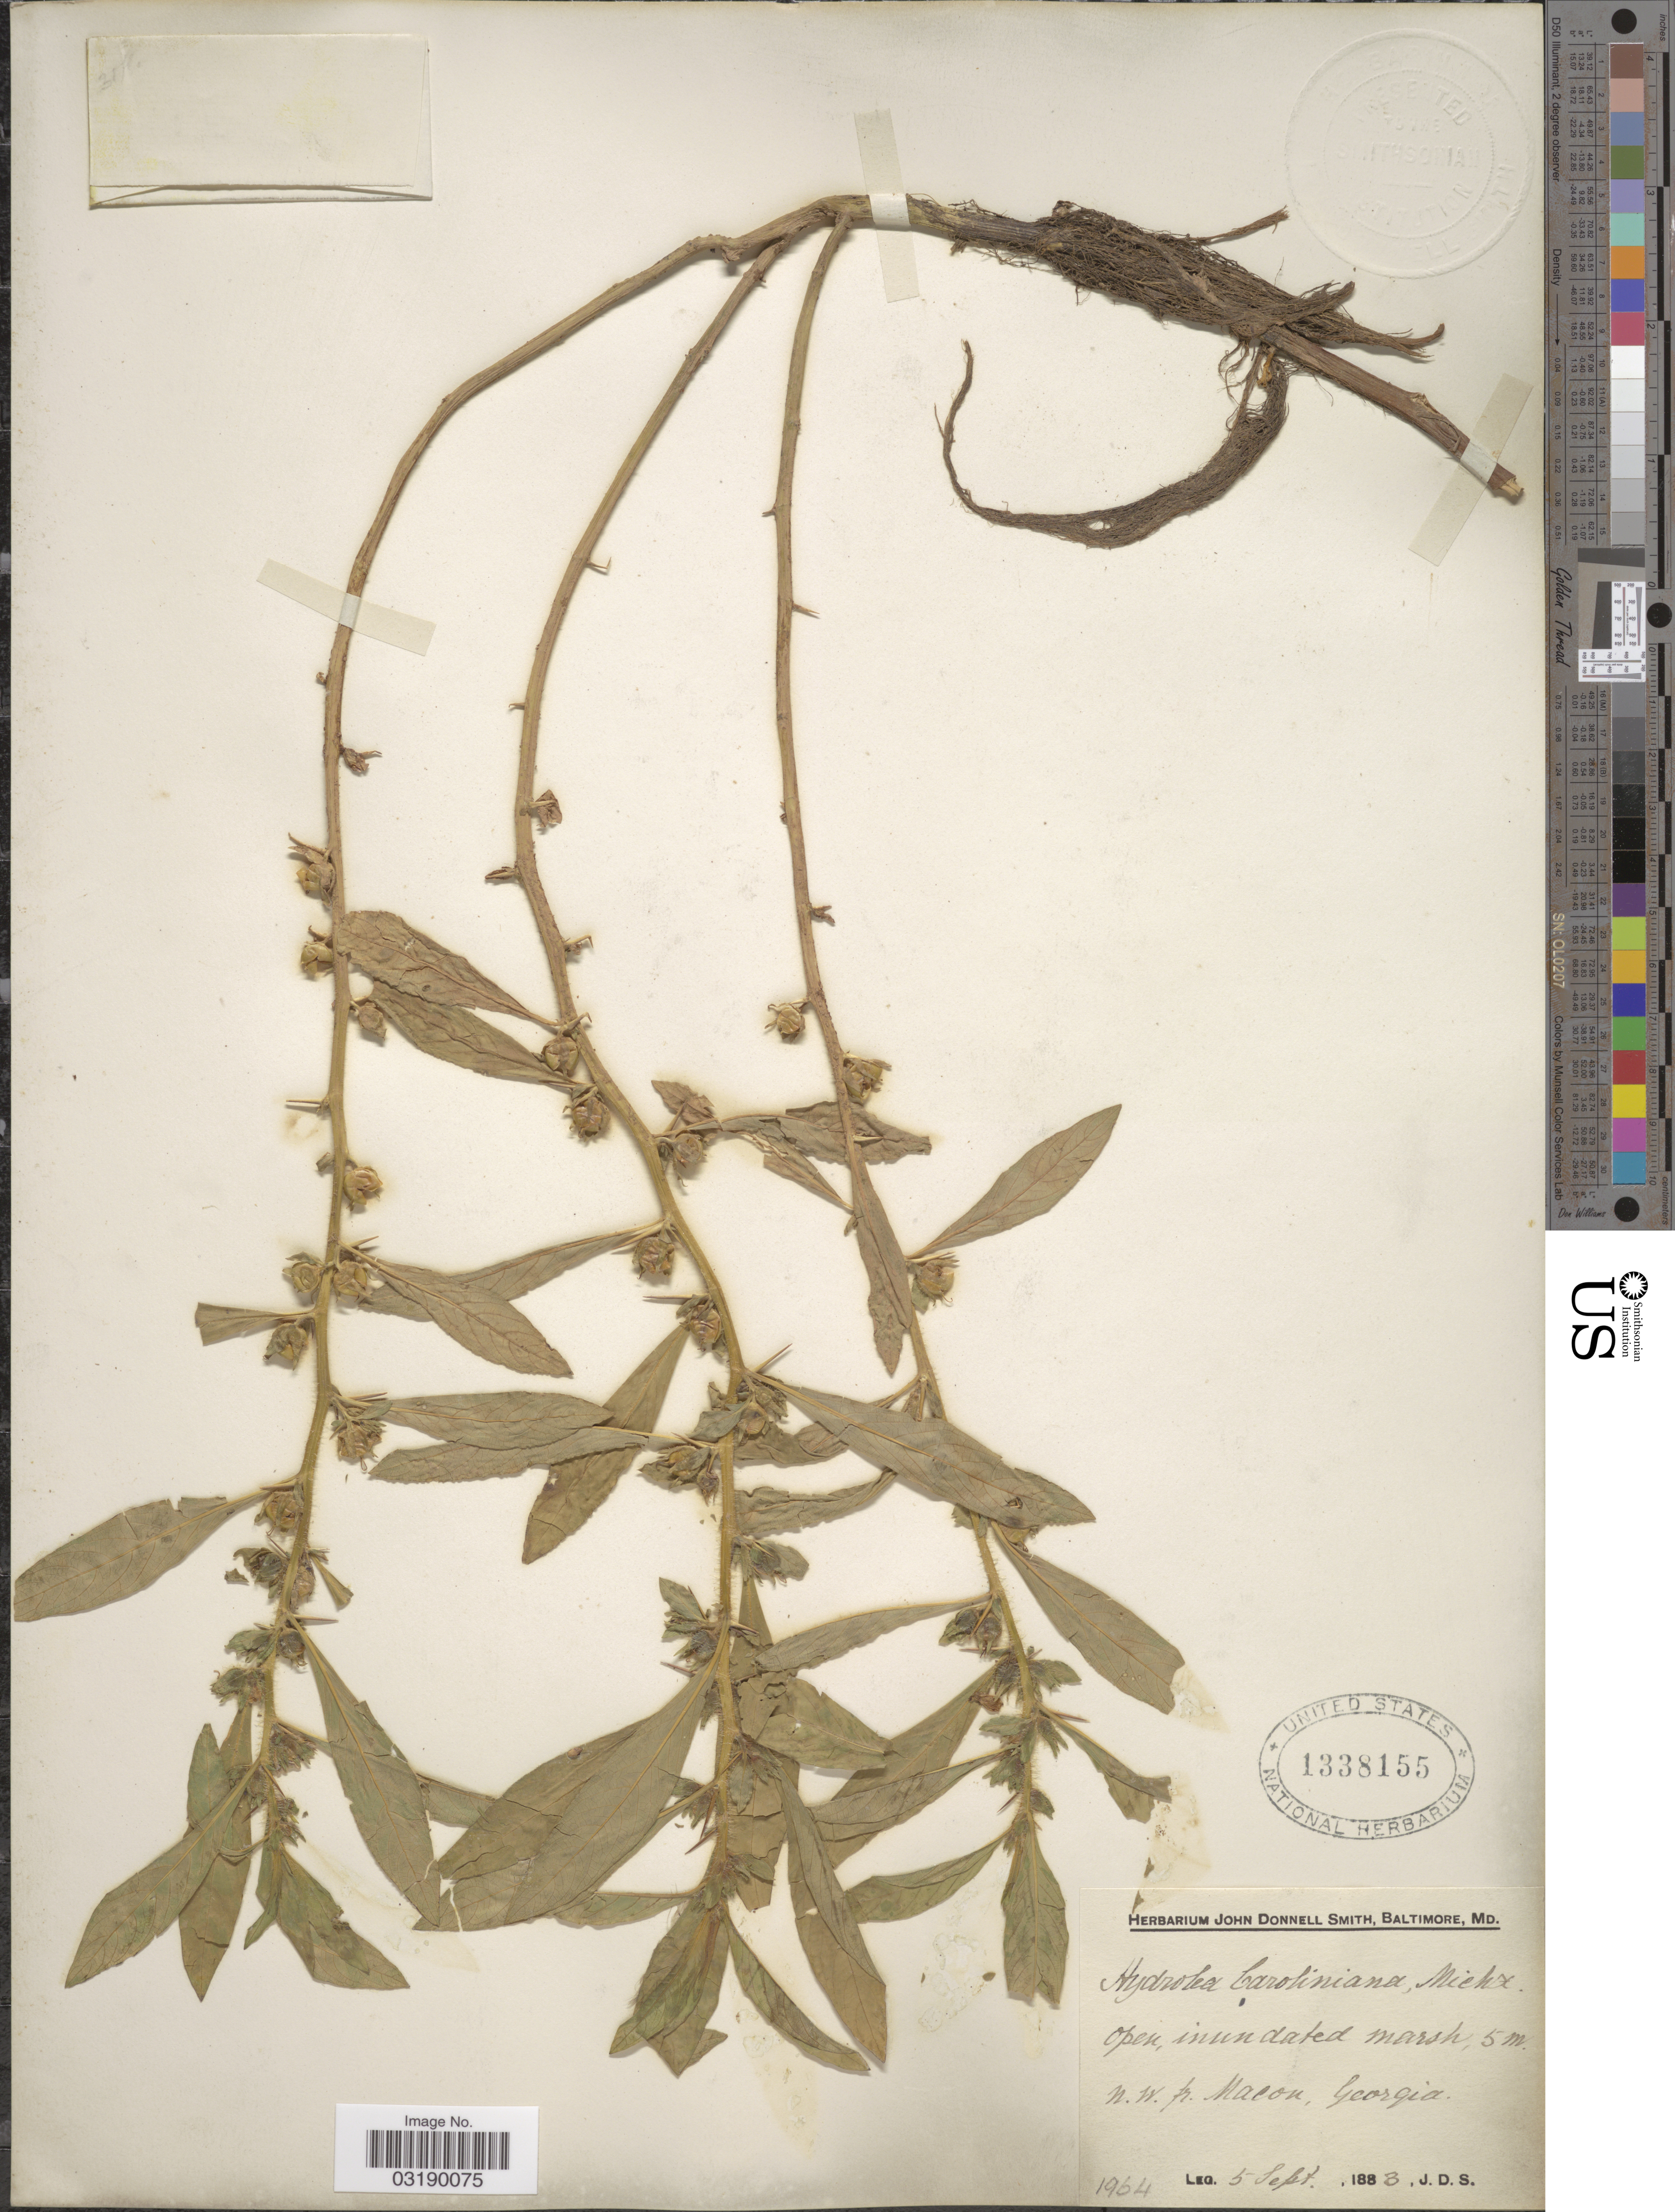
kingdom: Plantae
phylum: Tracheophyta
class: Magnoliopsida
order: Solanales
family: Hydroleaceae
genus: Hydrolea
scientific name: Hydrolea caroliniana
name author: Michx.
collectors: J. Donnell Smith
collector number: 1964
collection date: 1888-09-05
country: United States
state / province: Georgia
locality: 5m. n.w. fr. Macon.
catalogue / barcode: US 1338155